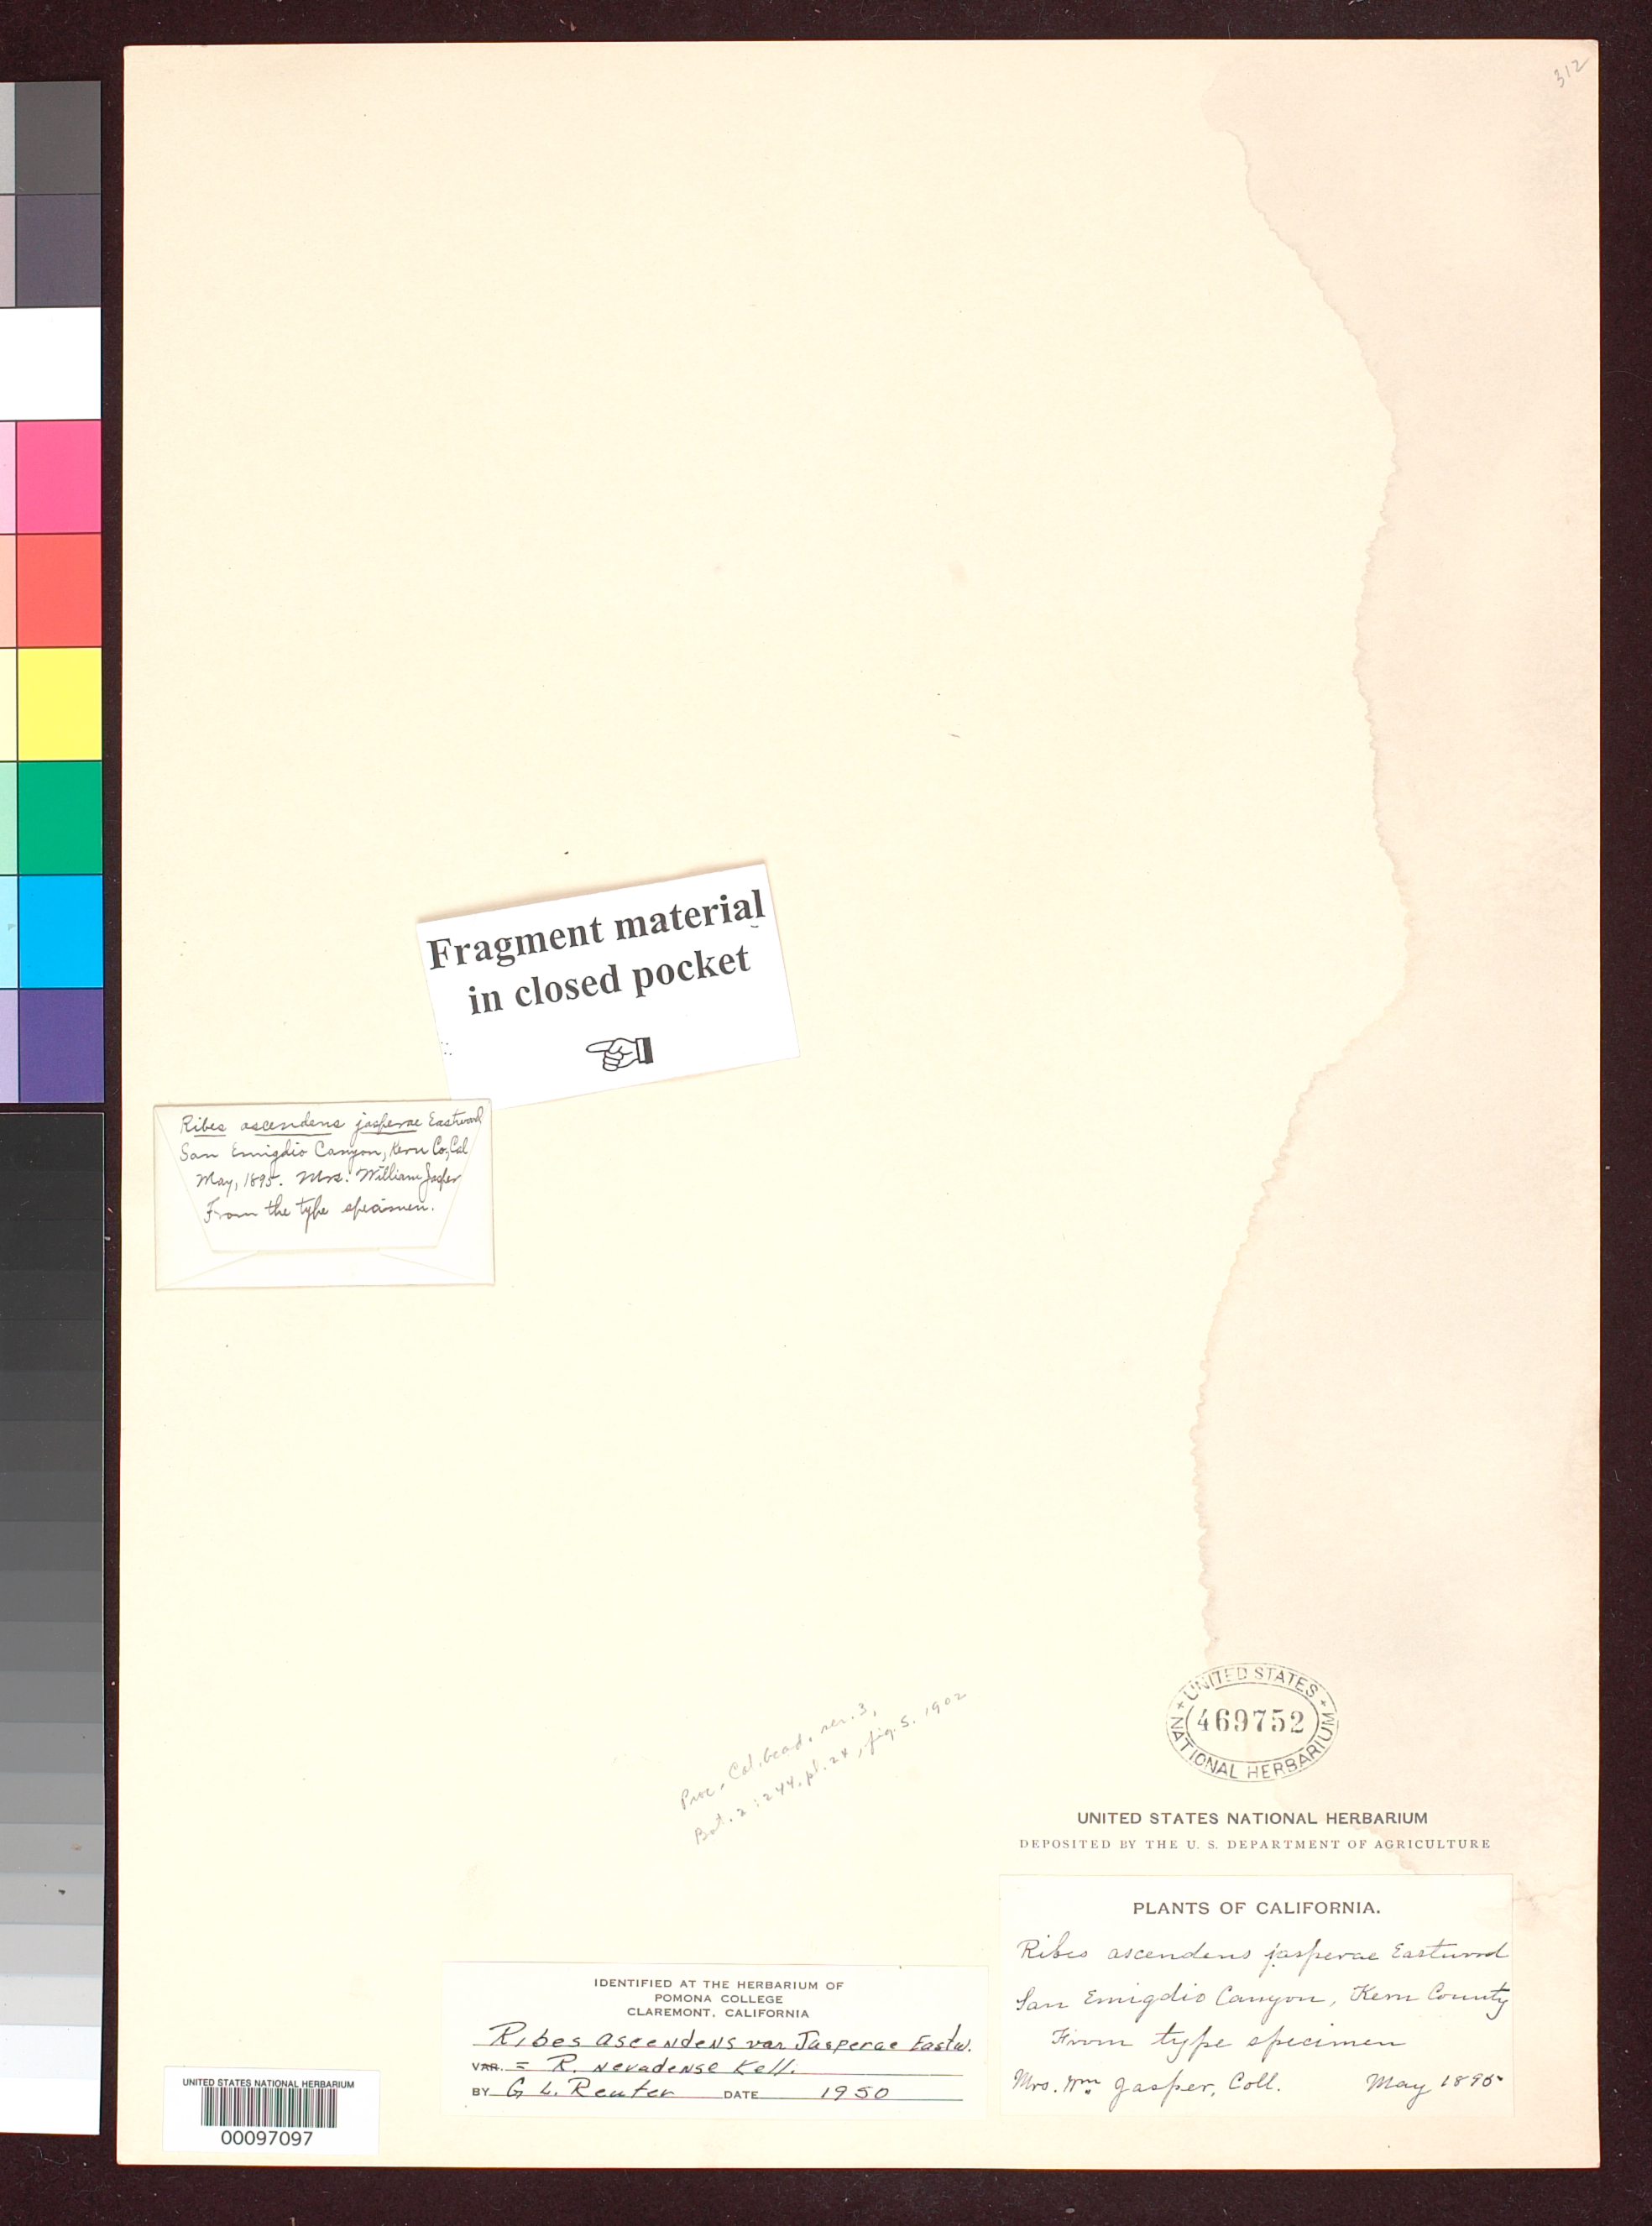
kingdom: Plantae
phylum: Tracheophyta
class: Magnoliopsida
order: Saxifragales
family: Grossulariaceae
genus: Ribes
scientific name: Ribes ascendens var. jasperae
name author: Eastw.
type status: Type Fragment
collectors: Jasper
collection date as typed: May 1895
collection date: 1895-05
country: United States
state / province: California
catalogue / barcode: US 469752